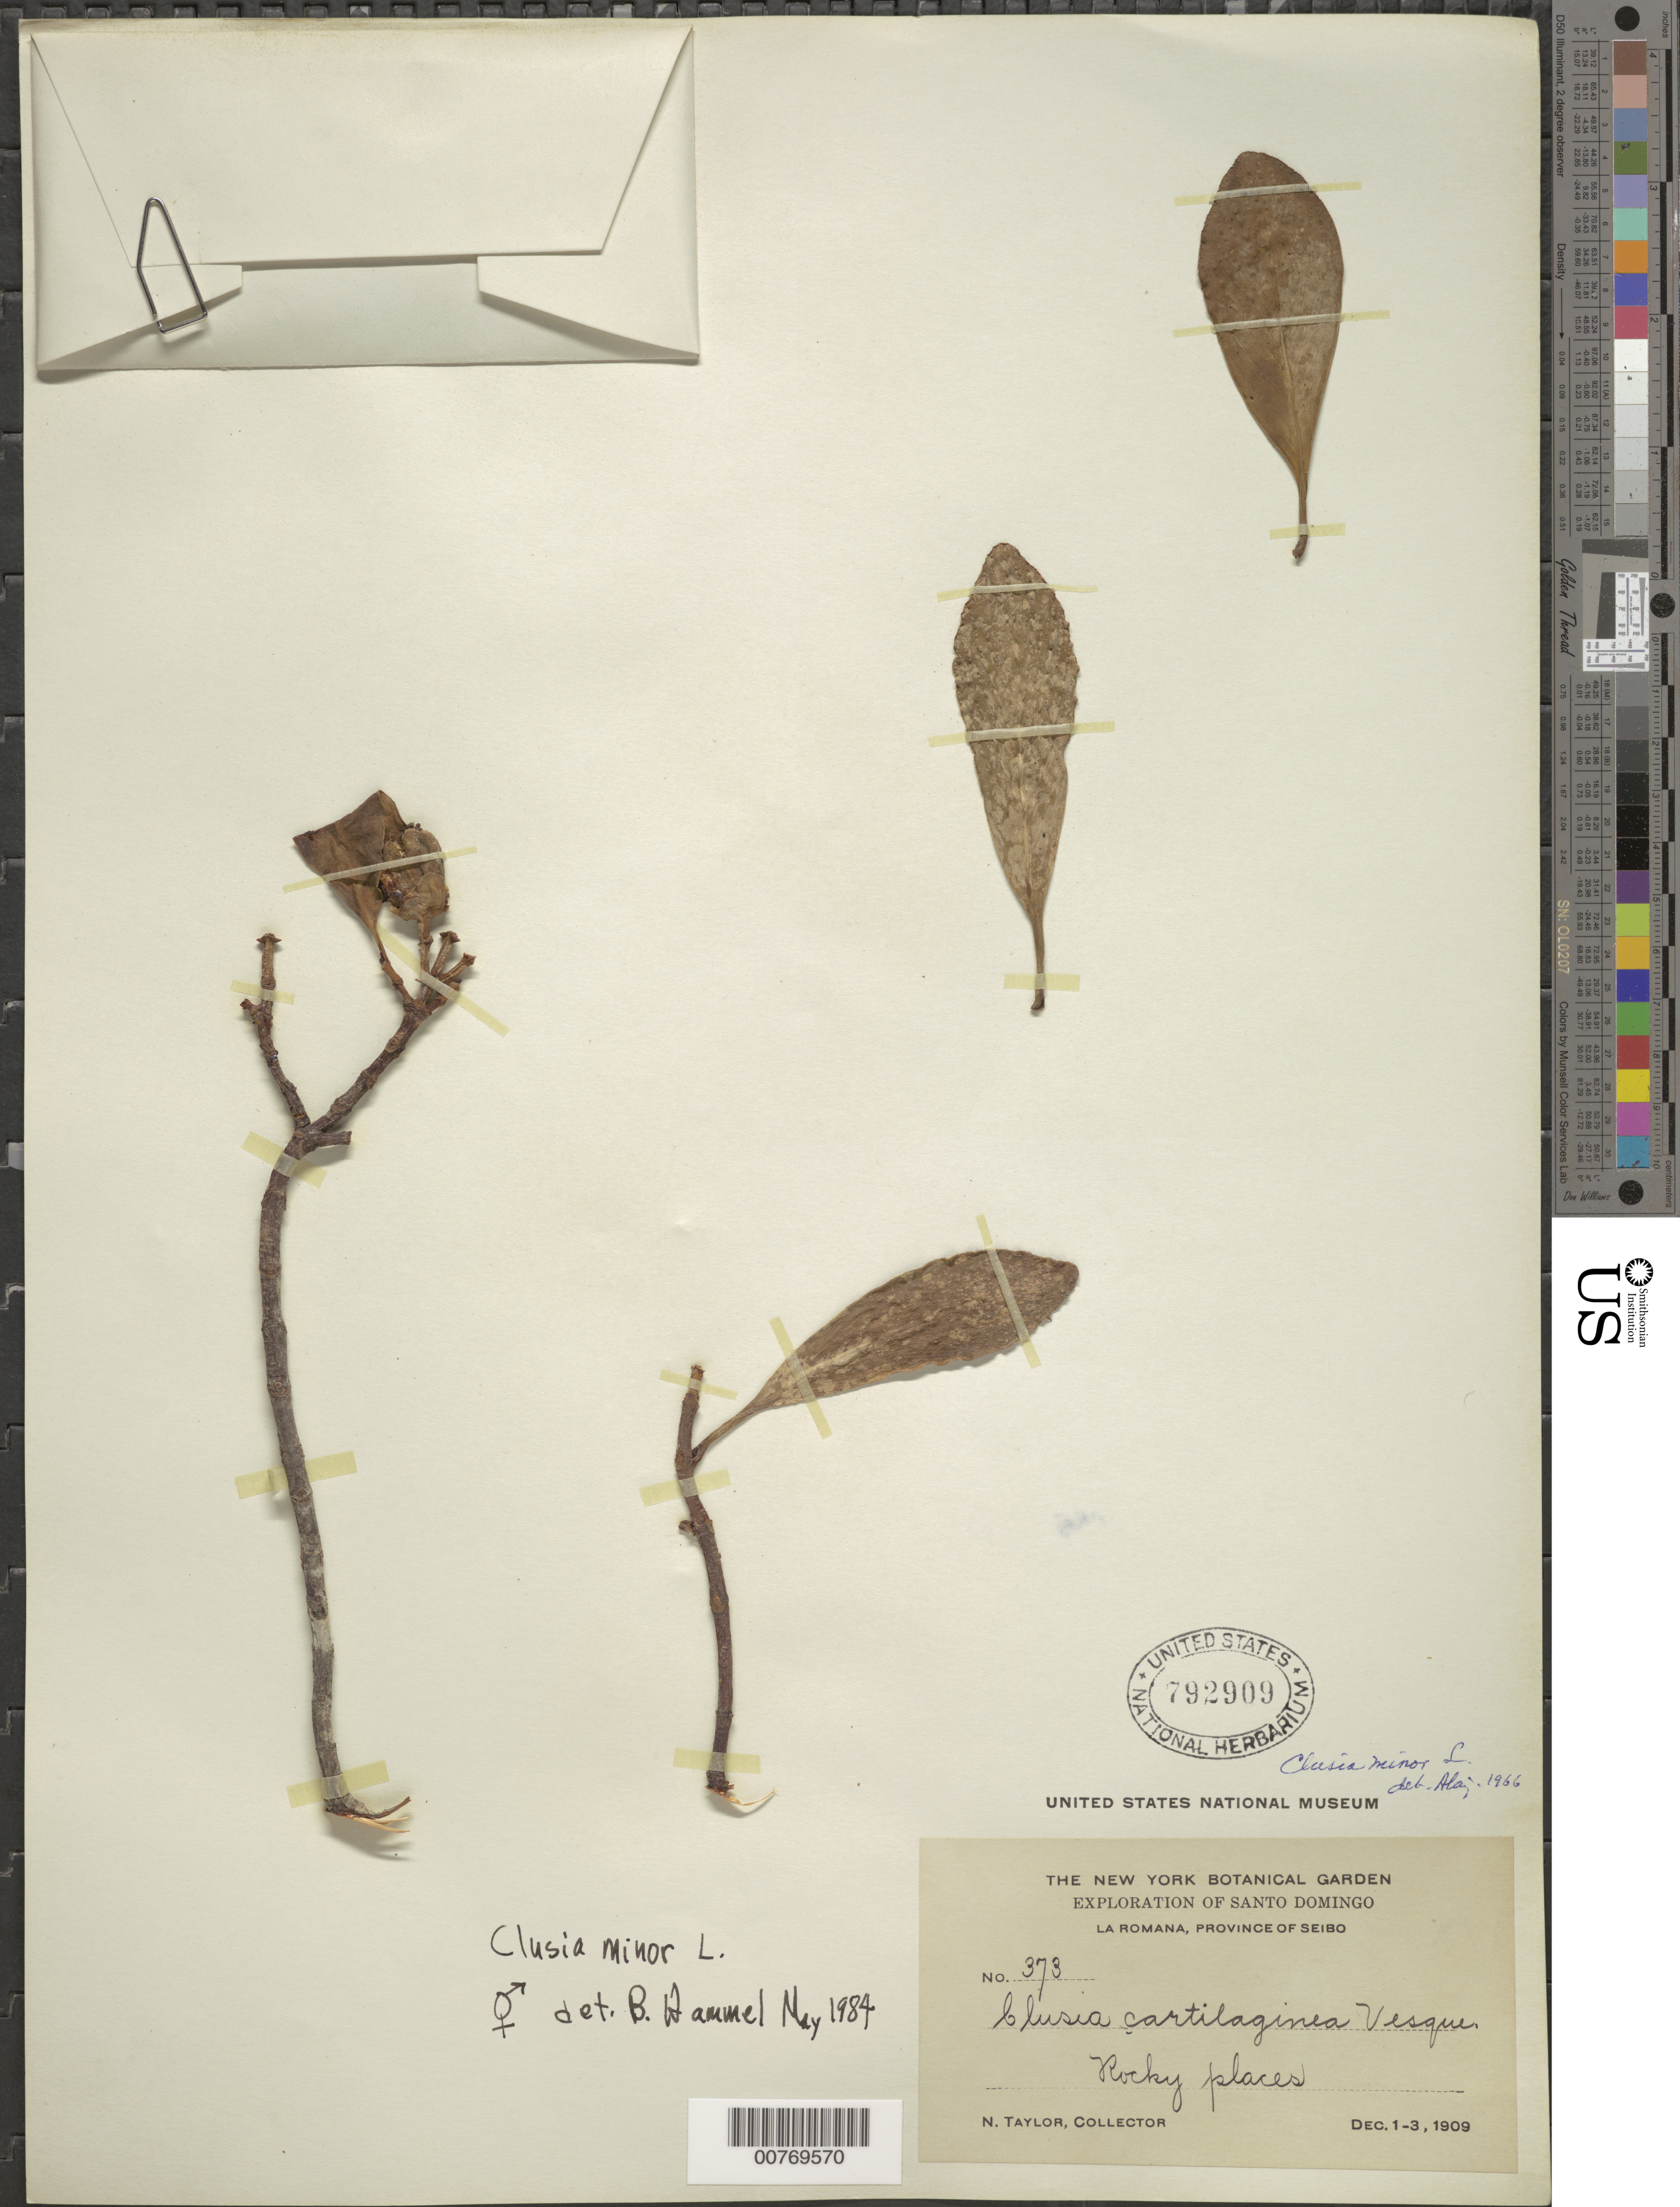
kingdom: Plantae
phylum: Tracheophyta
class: Magnoliopsida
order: Malpighiales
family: Clusiaceae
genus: Clusia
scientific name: Clusia minor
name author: L.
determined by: Hammel, Barry E., (MO), Missouri Botanical Garden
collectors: N. Taylor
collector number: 373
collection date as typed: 01 Dec 1909 to 03 Dec 1909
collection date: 1909-12-01/1909-12-03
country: Dominican Republic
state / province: El Seibo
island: Hispaniola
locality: La Romana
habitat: Rocky places.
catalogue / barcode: US 792909